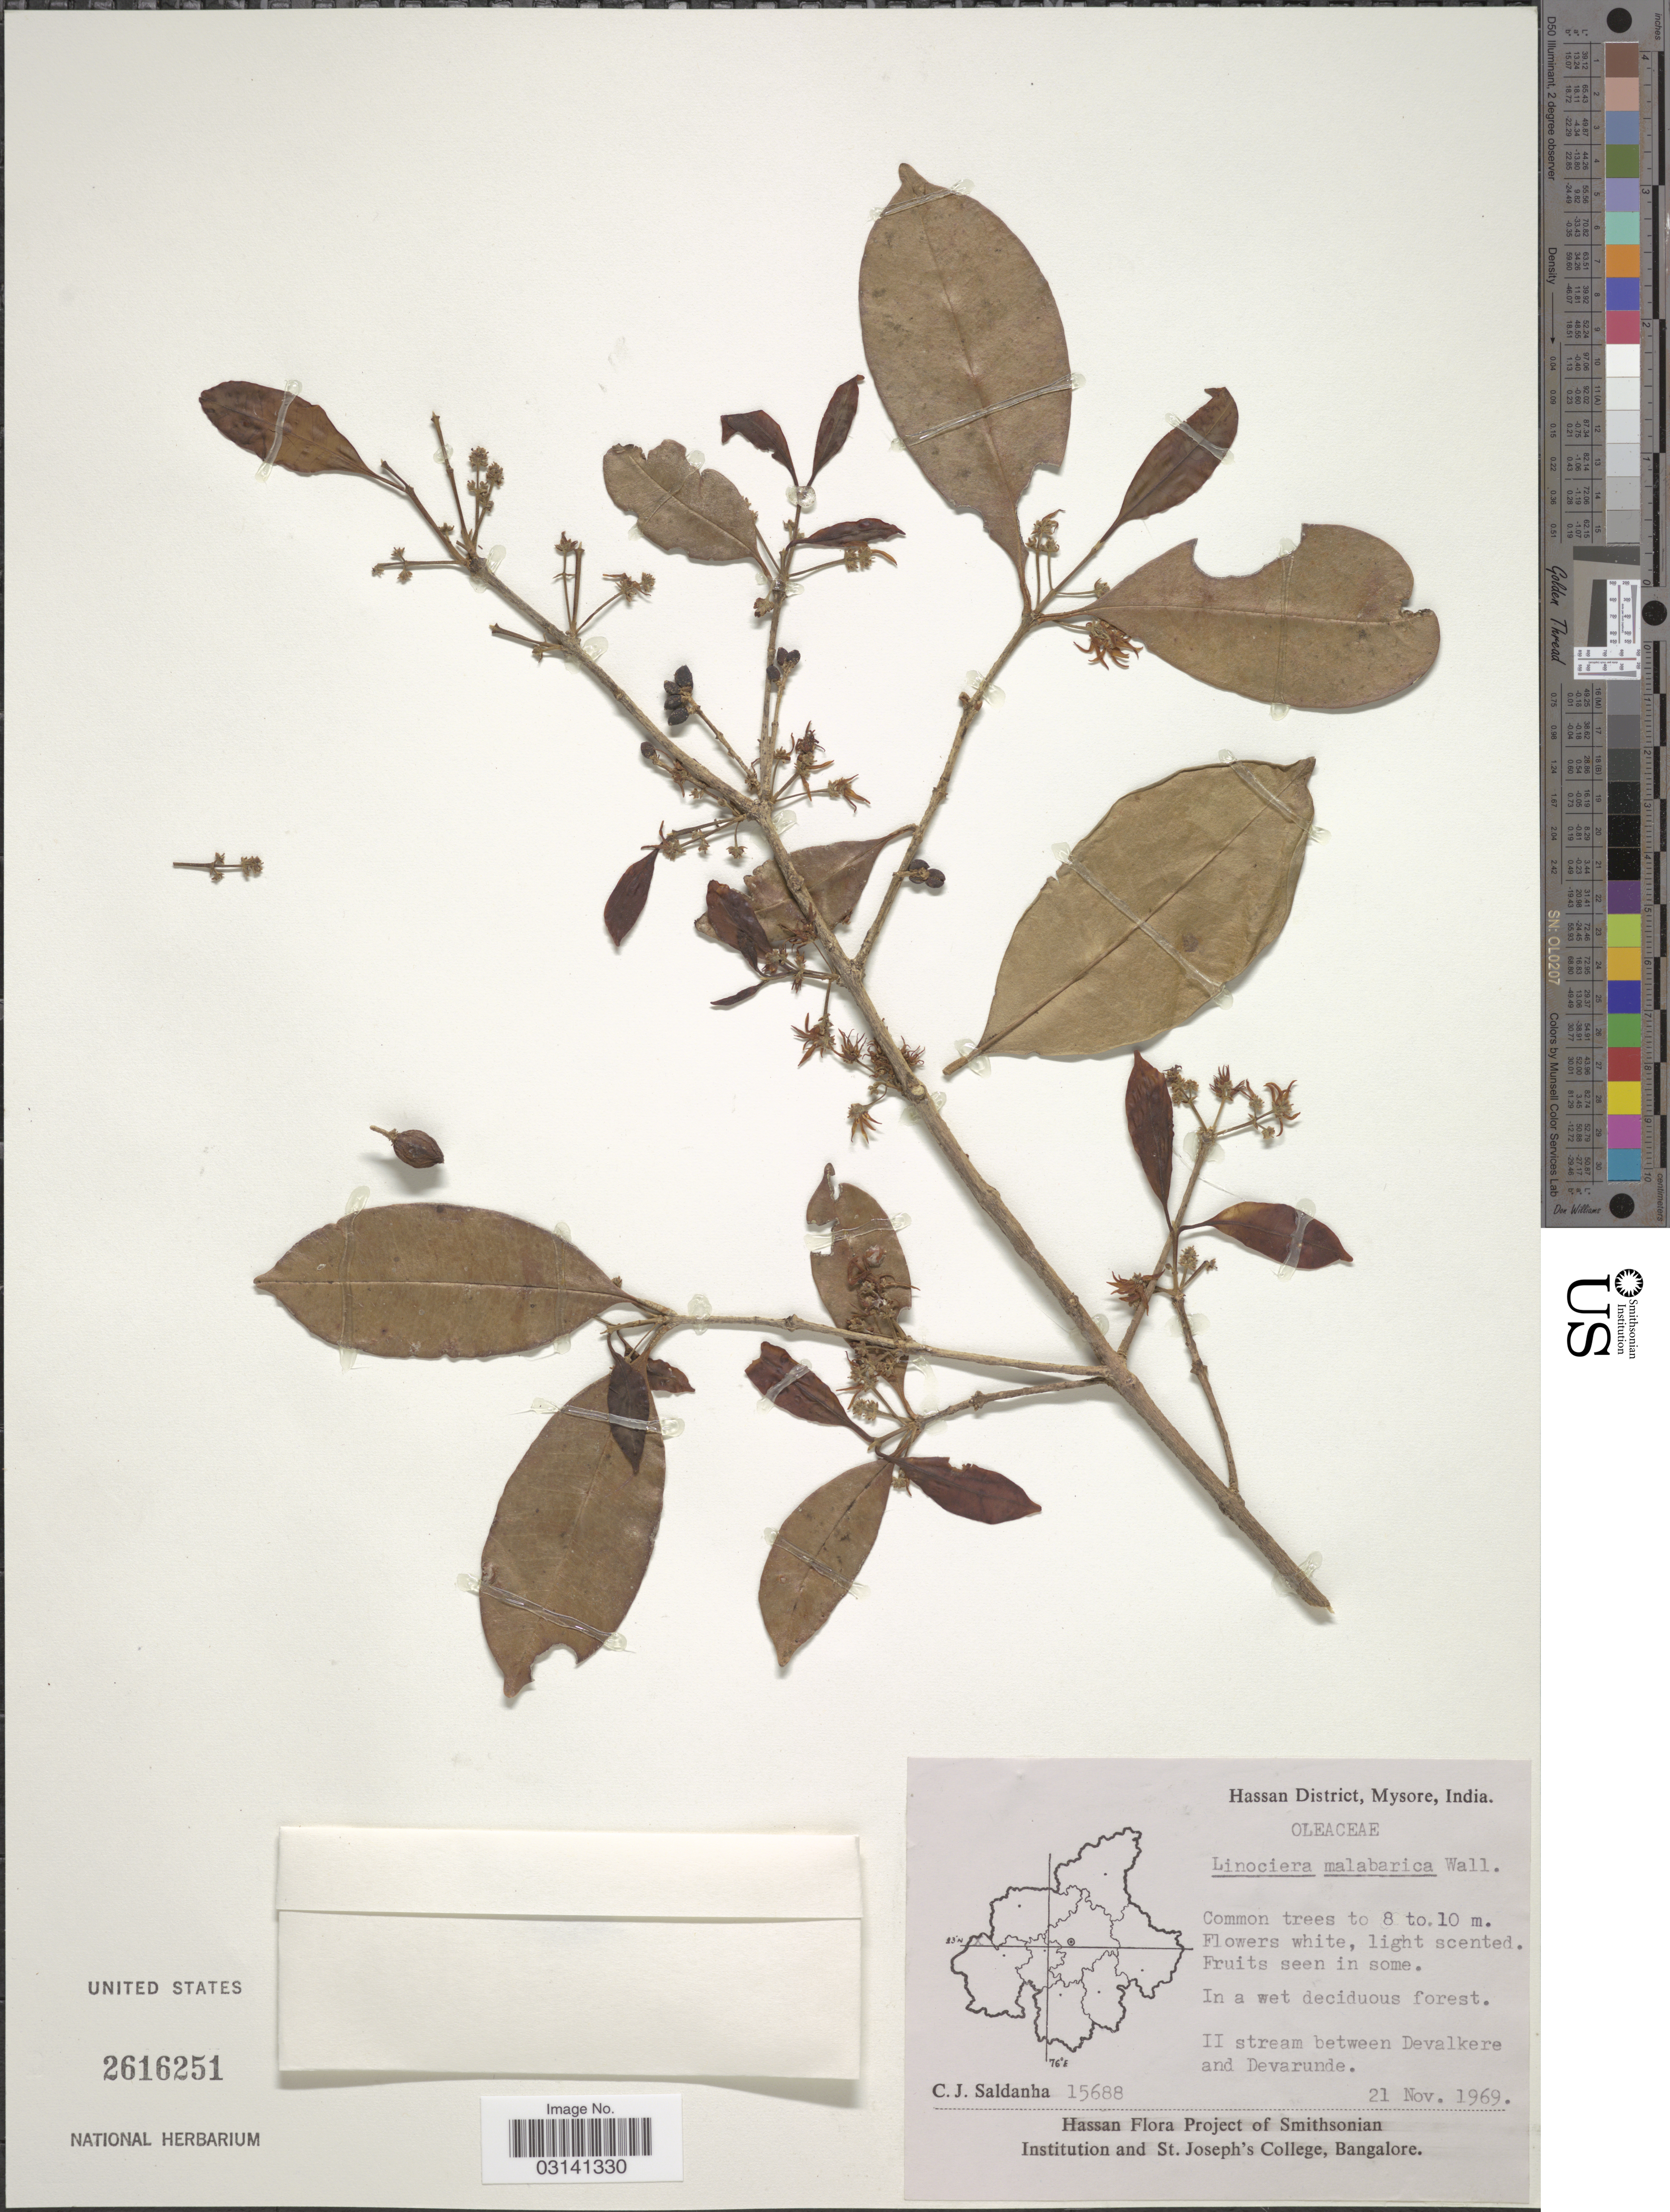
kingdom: Plantae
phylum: Tracheophyta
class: Magnoliopsida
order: Lamiales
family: Oleaceae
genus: Chionanthus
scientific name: Chionanthus mala-elengi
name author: (Dennst.) P.S. Green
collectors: C. J. Saldanha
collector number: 15688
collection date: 1969-11-21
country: India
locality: Hassan District, Mysore, II stream between Devalkere and Devarunde.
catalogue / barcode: US 2616251